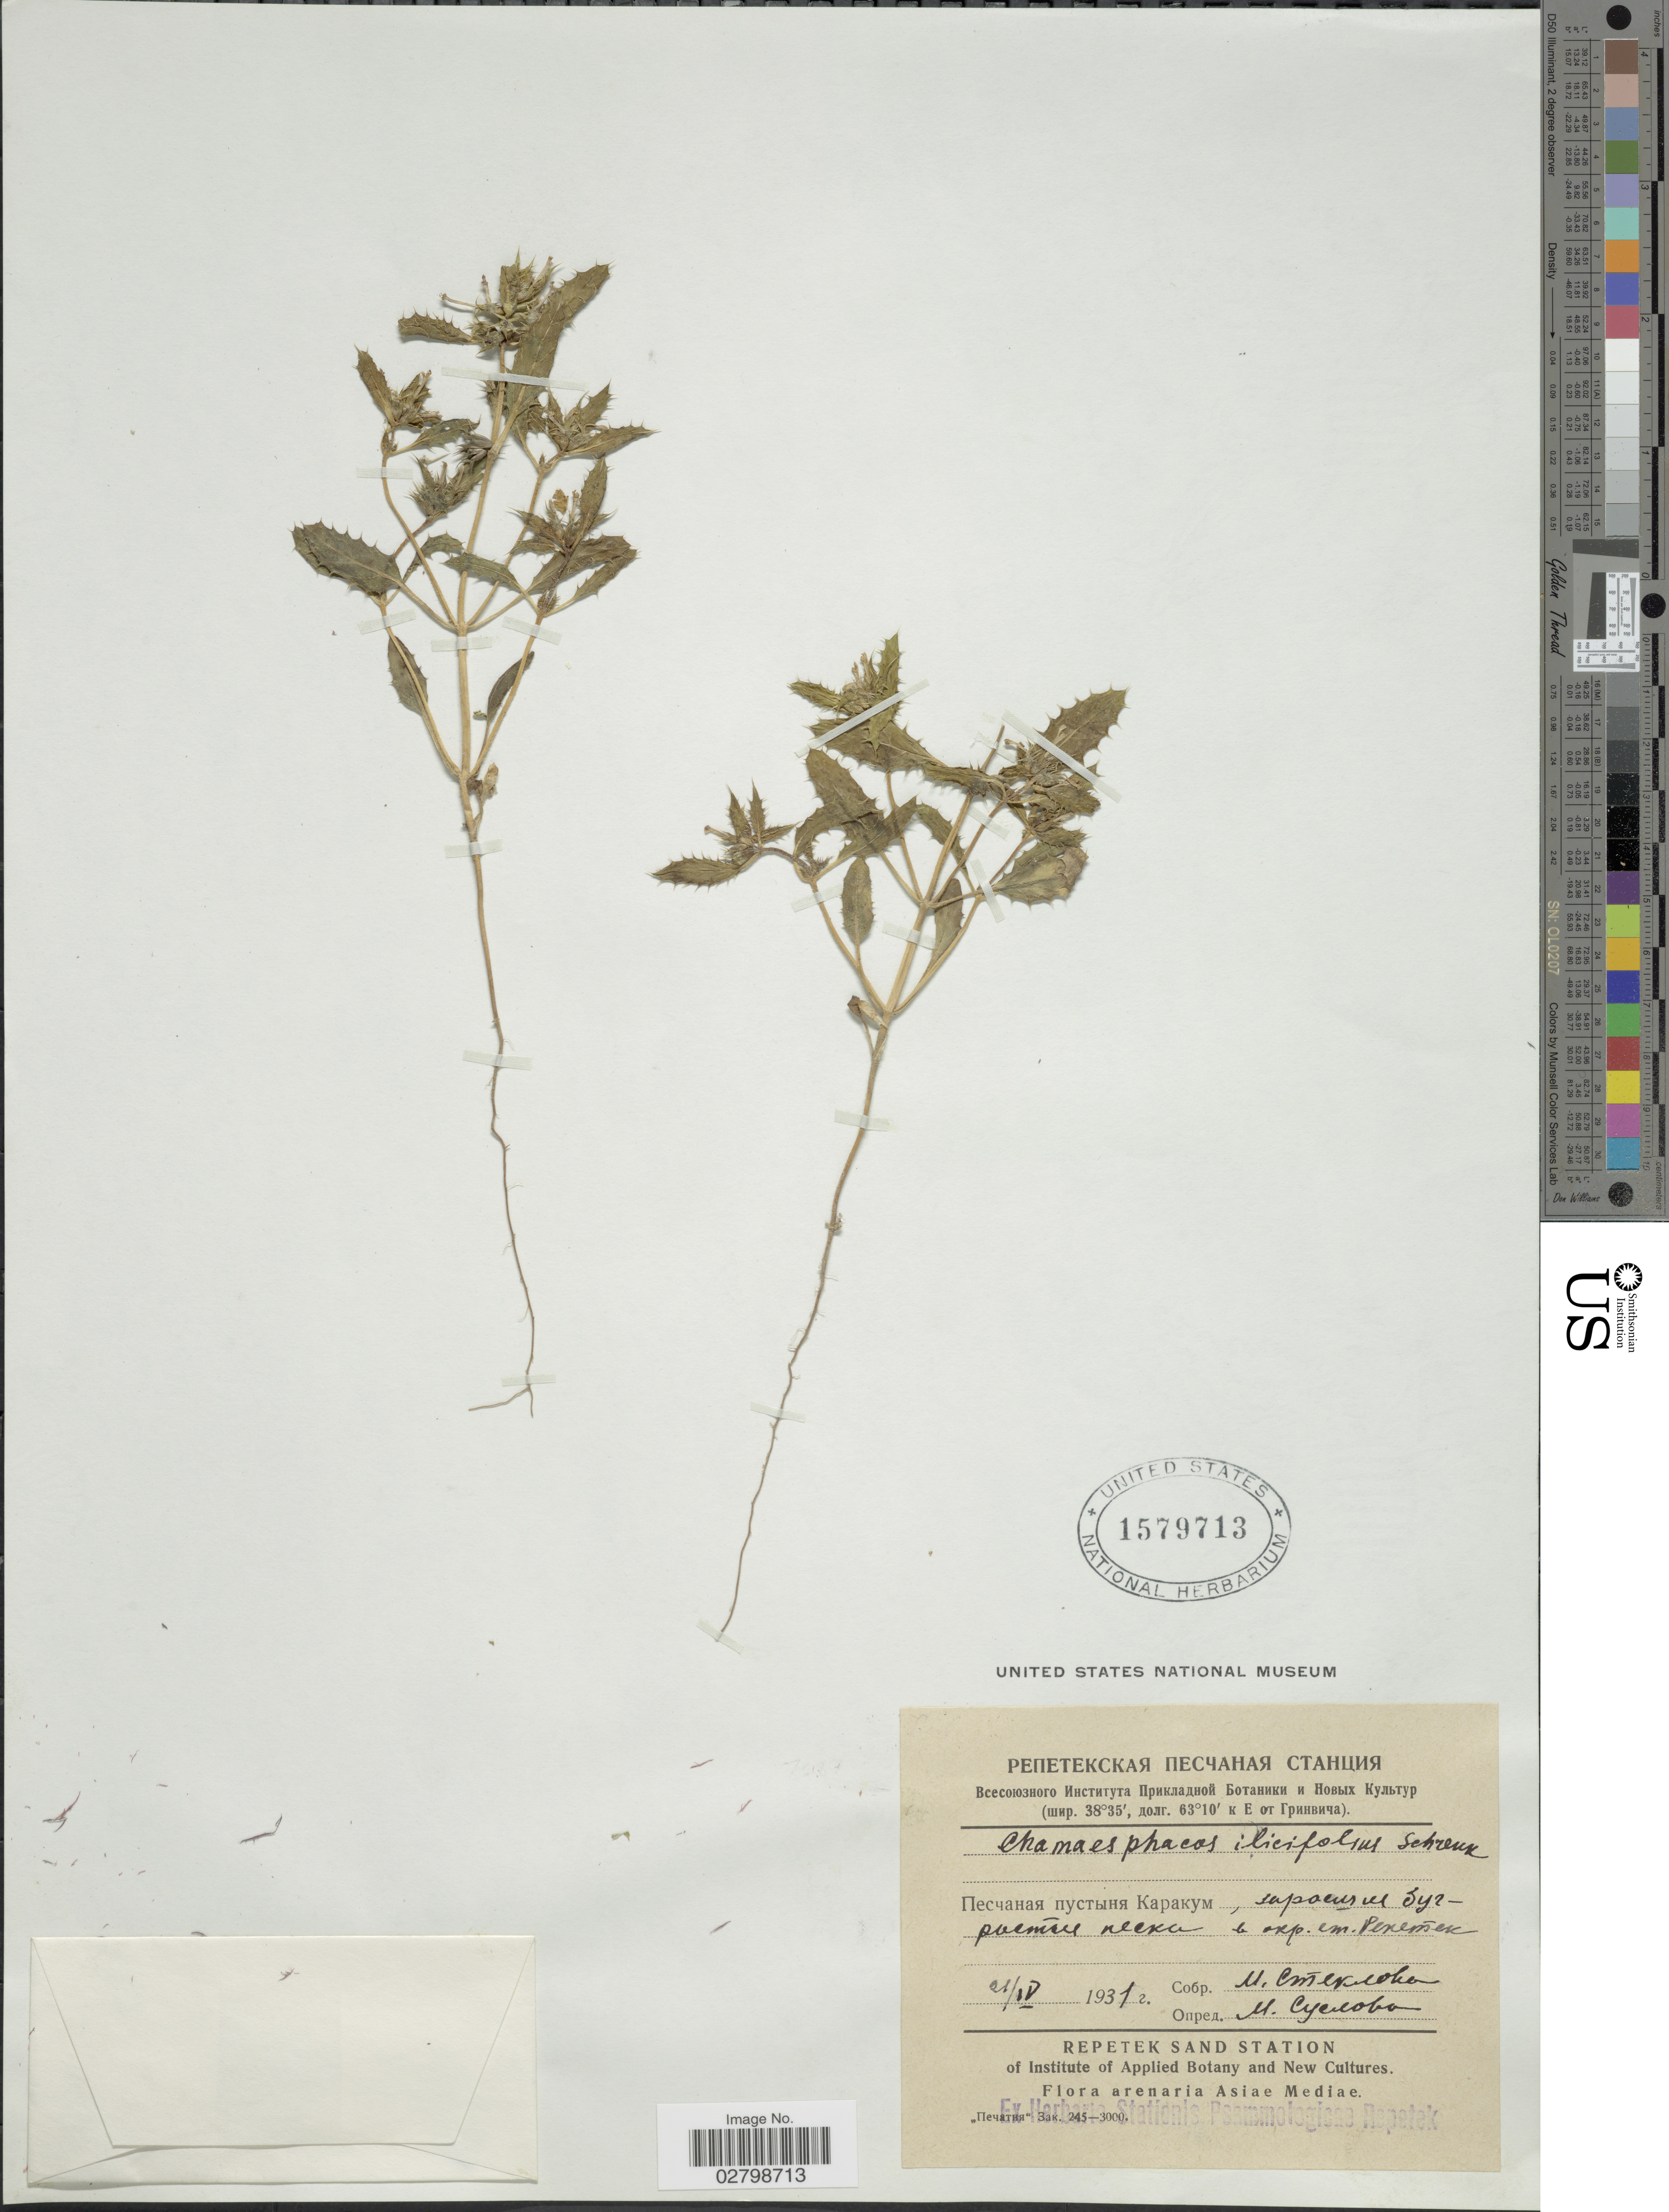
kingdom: Plantae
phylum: Tracheophyta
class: Magnoliopsida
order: Lamiales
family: Lamiaceae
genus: Chamaesphacos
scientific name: Chamaesphacos ilicifolius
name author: Schrenk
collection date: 1931-04-21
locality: X, Asiae Mediae.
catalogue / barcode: US 1579713